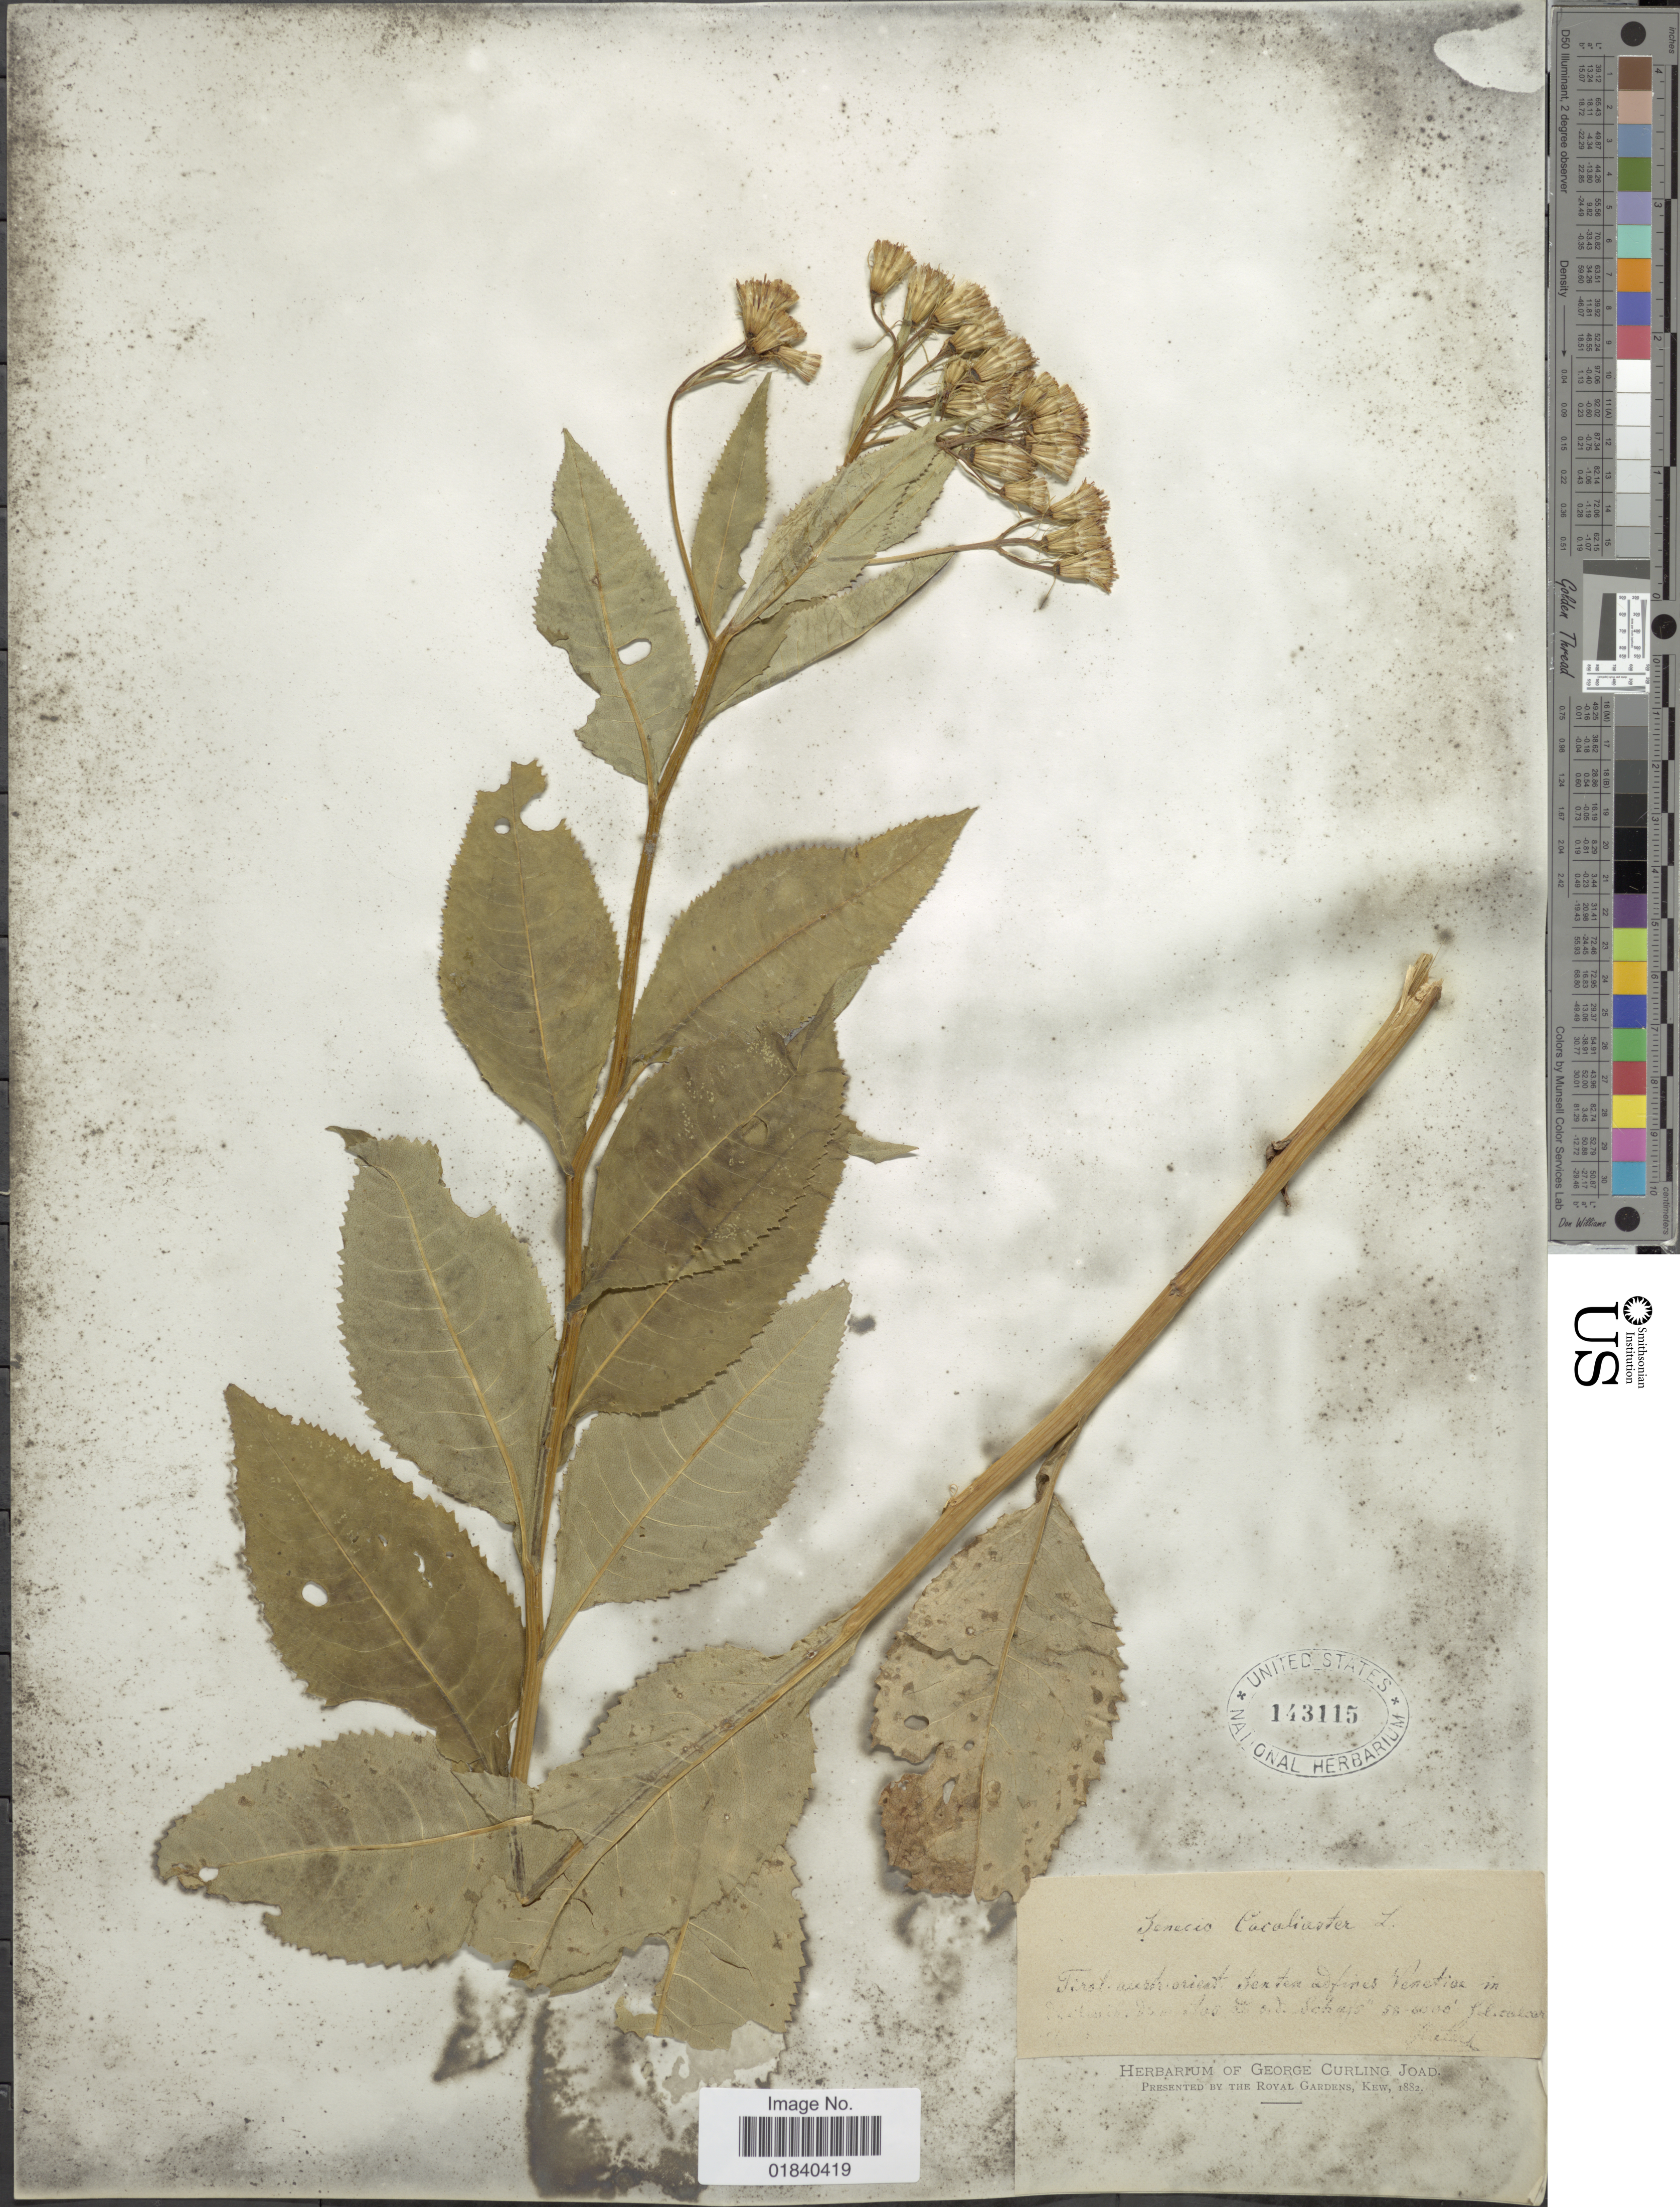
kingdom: Plantae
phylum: Tracheophyta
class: Magnoliopsida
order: Asterales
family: Asteraceae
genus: Senecio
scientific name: Senecio cacaliaster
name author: Lam.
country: Austria / Italy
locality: Tirol aust. orient. Genten ad fines Venetia in [illegible text].[interpreted]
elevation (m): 1524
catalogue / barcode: US 143115